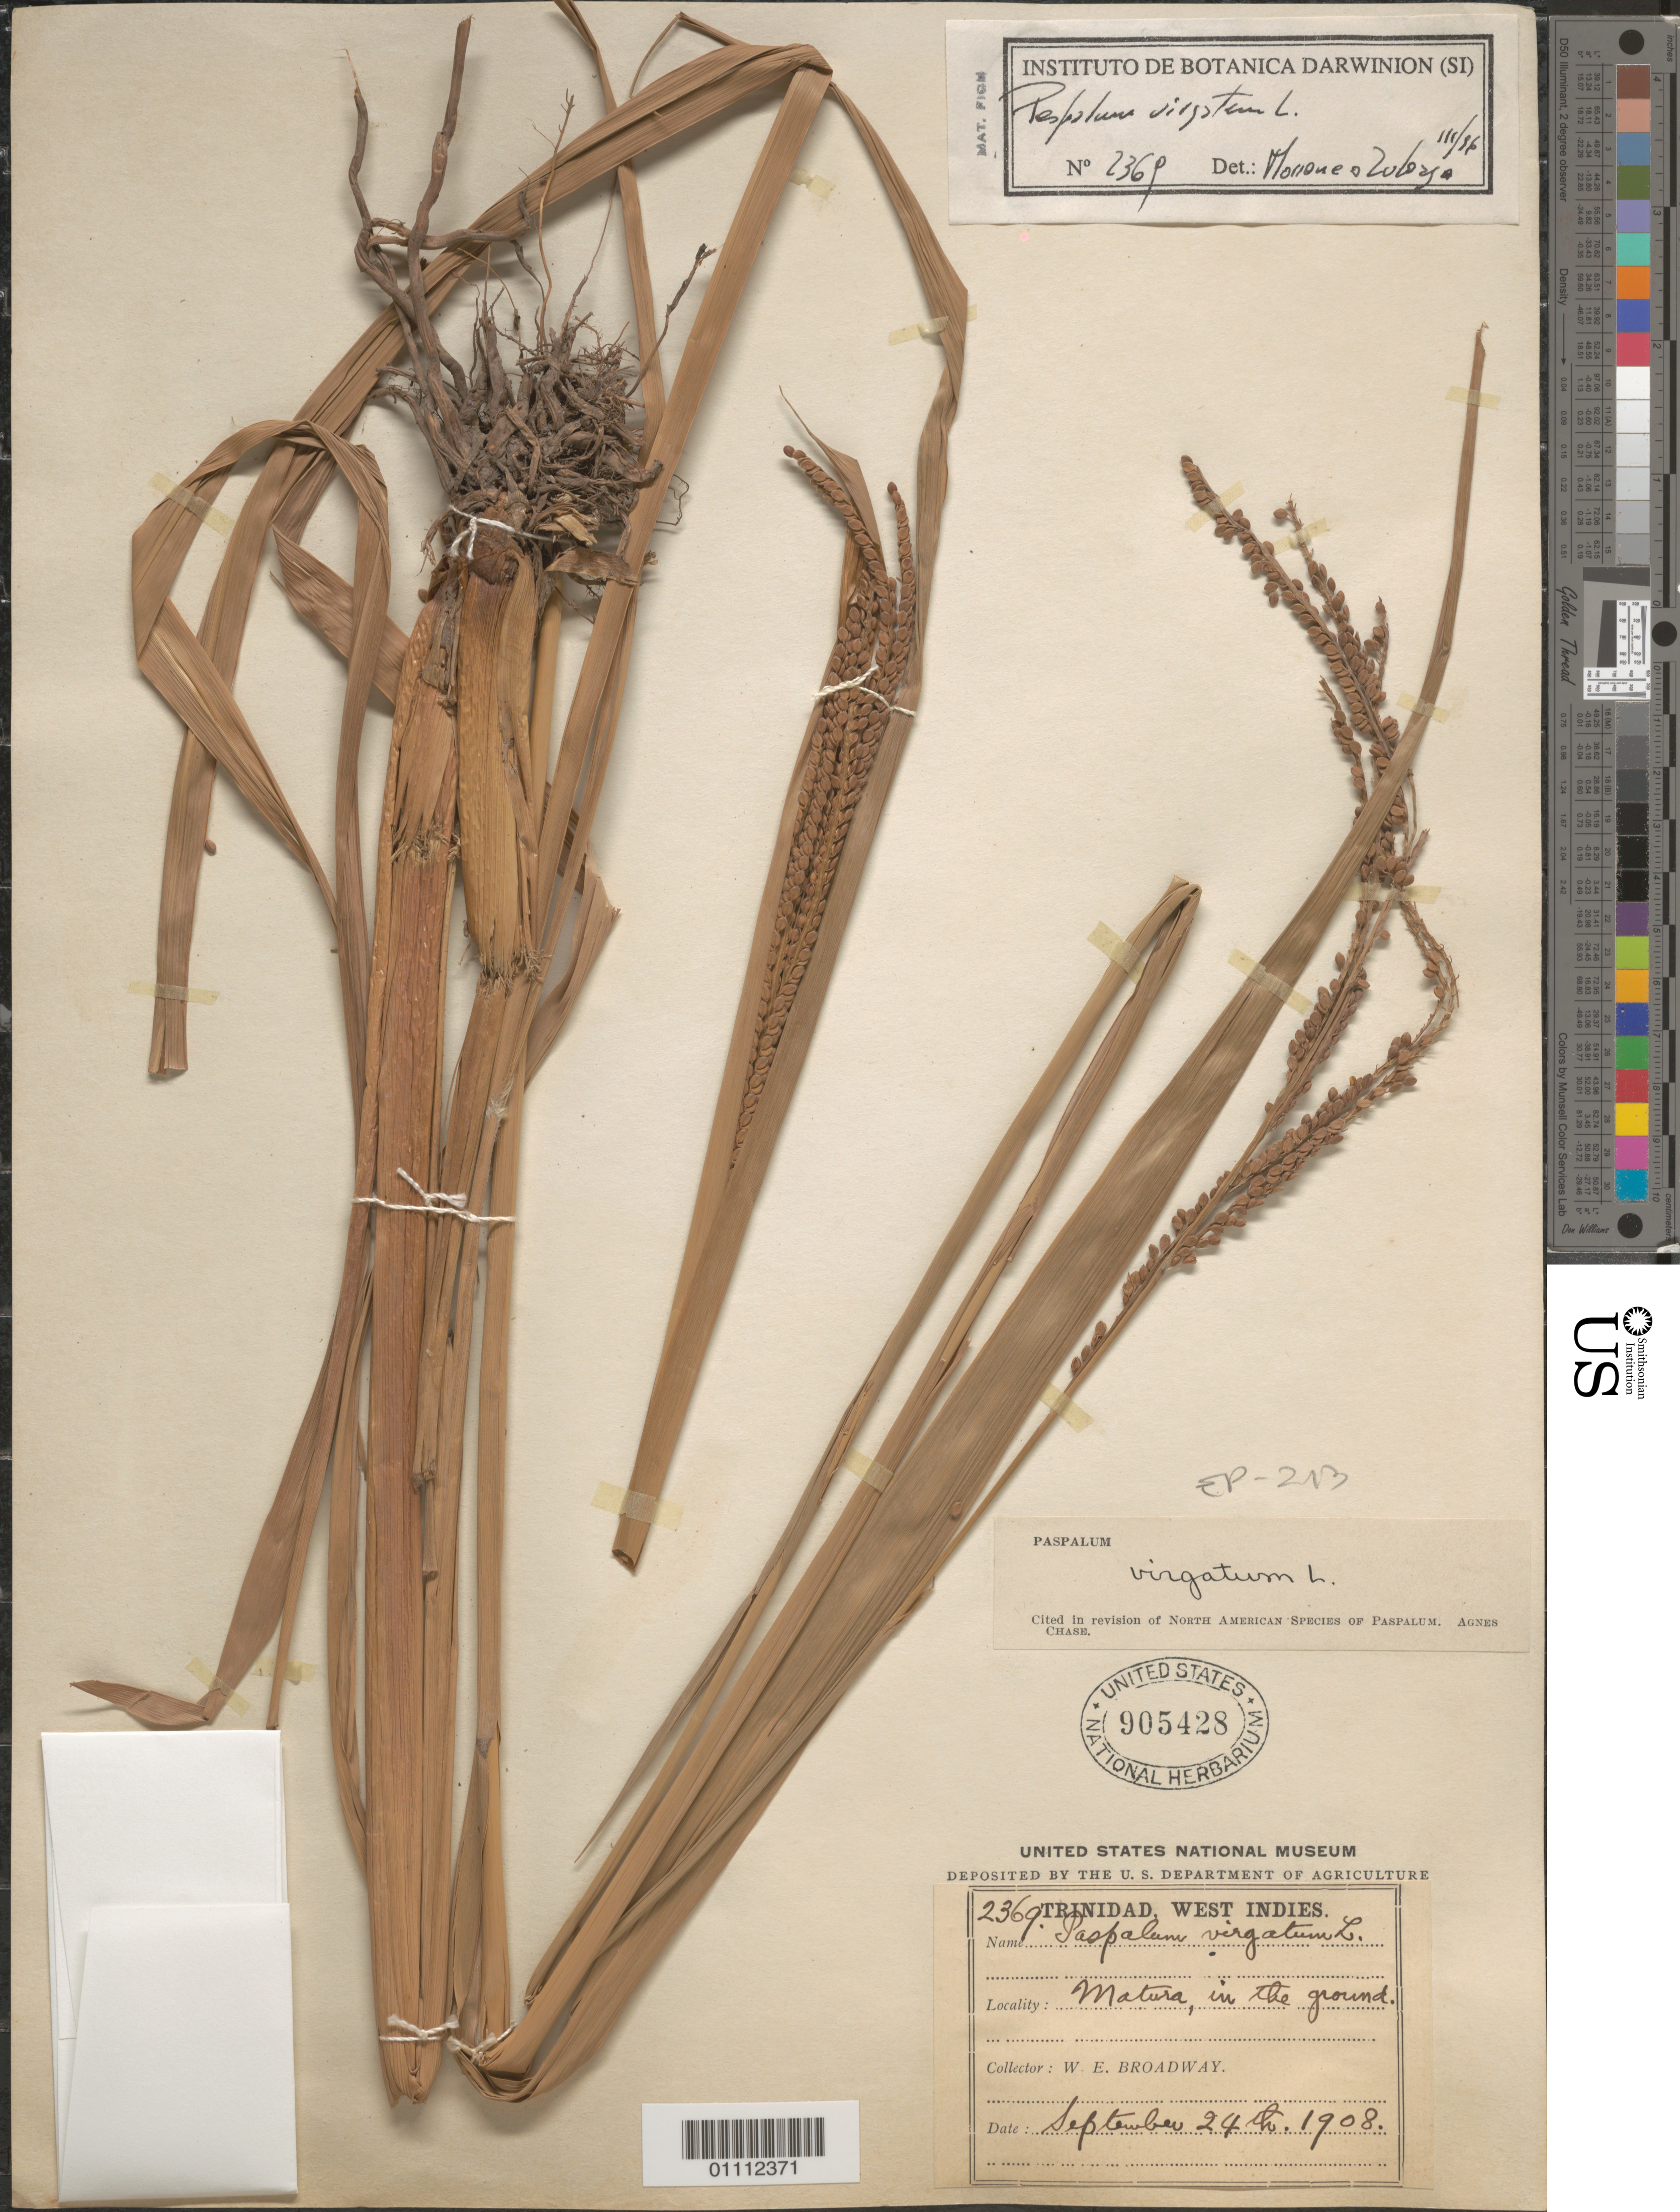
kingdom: Plantae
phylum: Tracheophyta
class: Liliopsida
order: Poales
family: Poaceae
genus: Paspalum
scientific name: Paspalum virgatum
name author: L.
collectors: W. E. Broadway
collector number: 2369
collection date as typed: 24 Sep 1908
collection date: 1908-09-24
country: Trinidad and Tobago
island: Trinidad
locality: Matura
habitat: In the ground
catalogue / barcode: US 905428